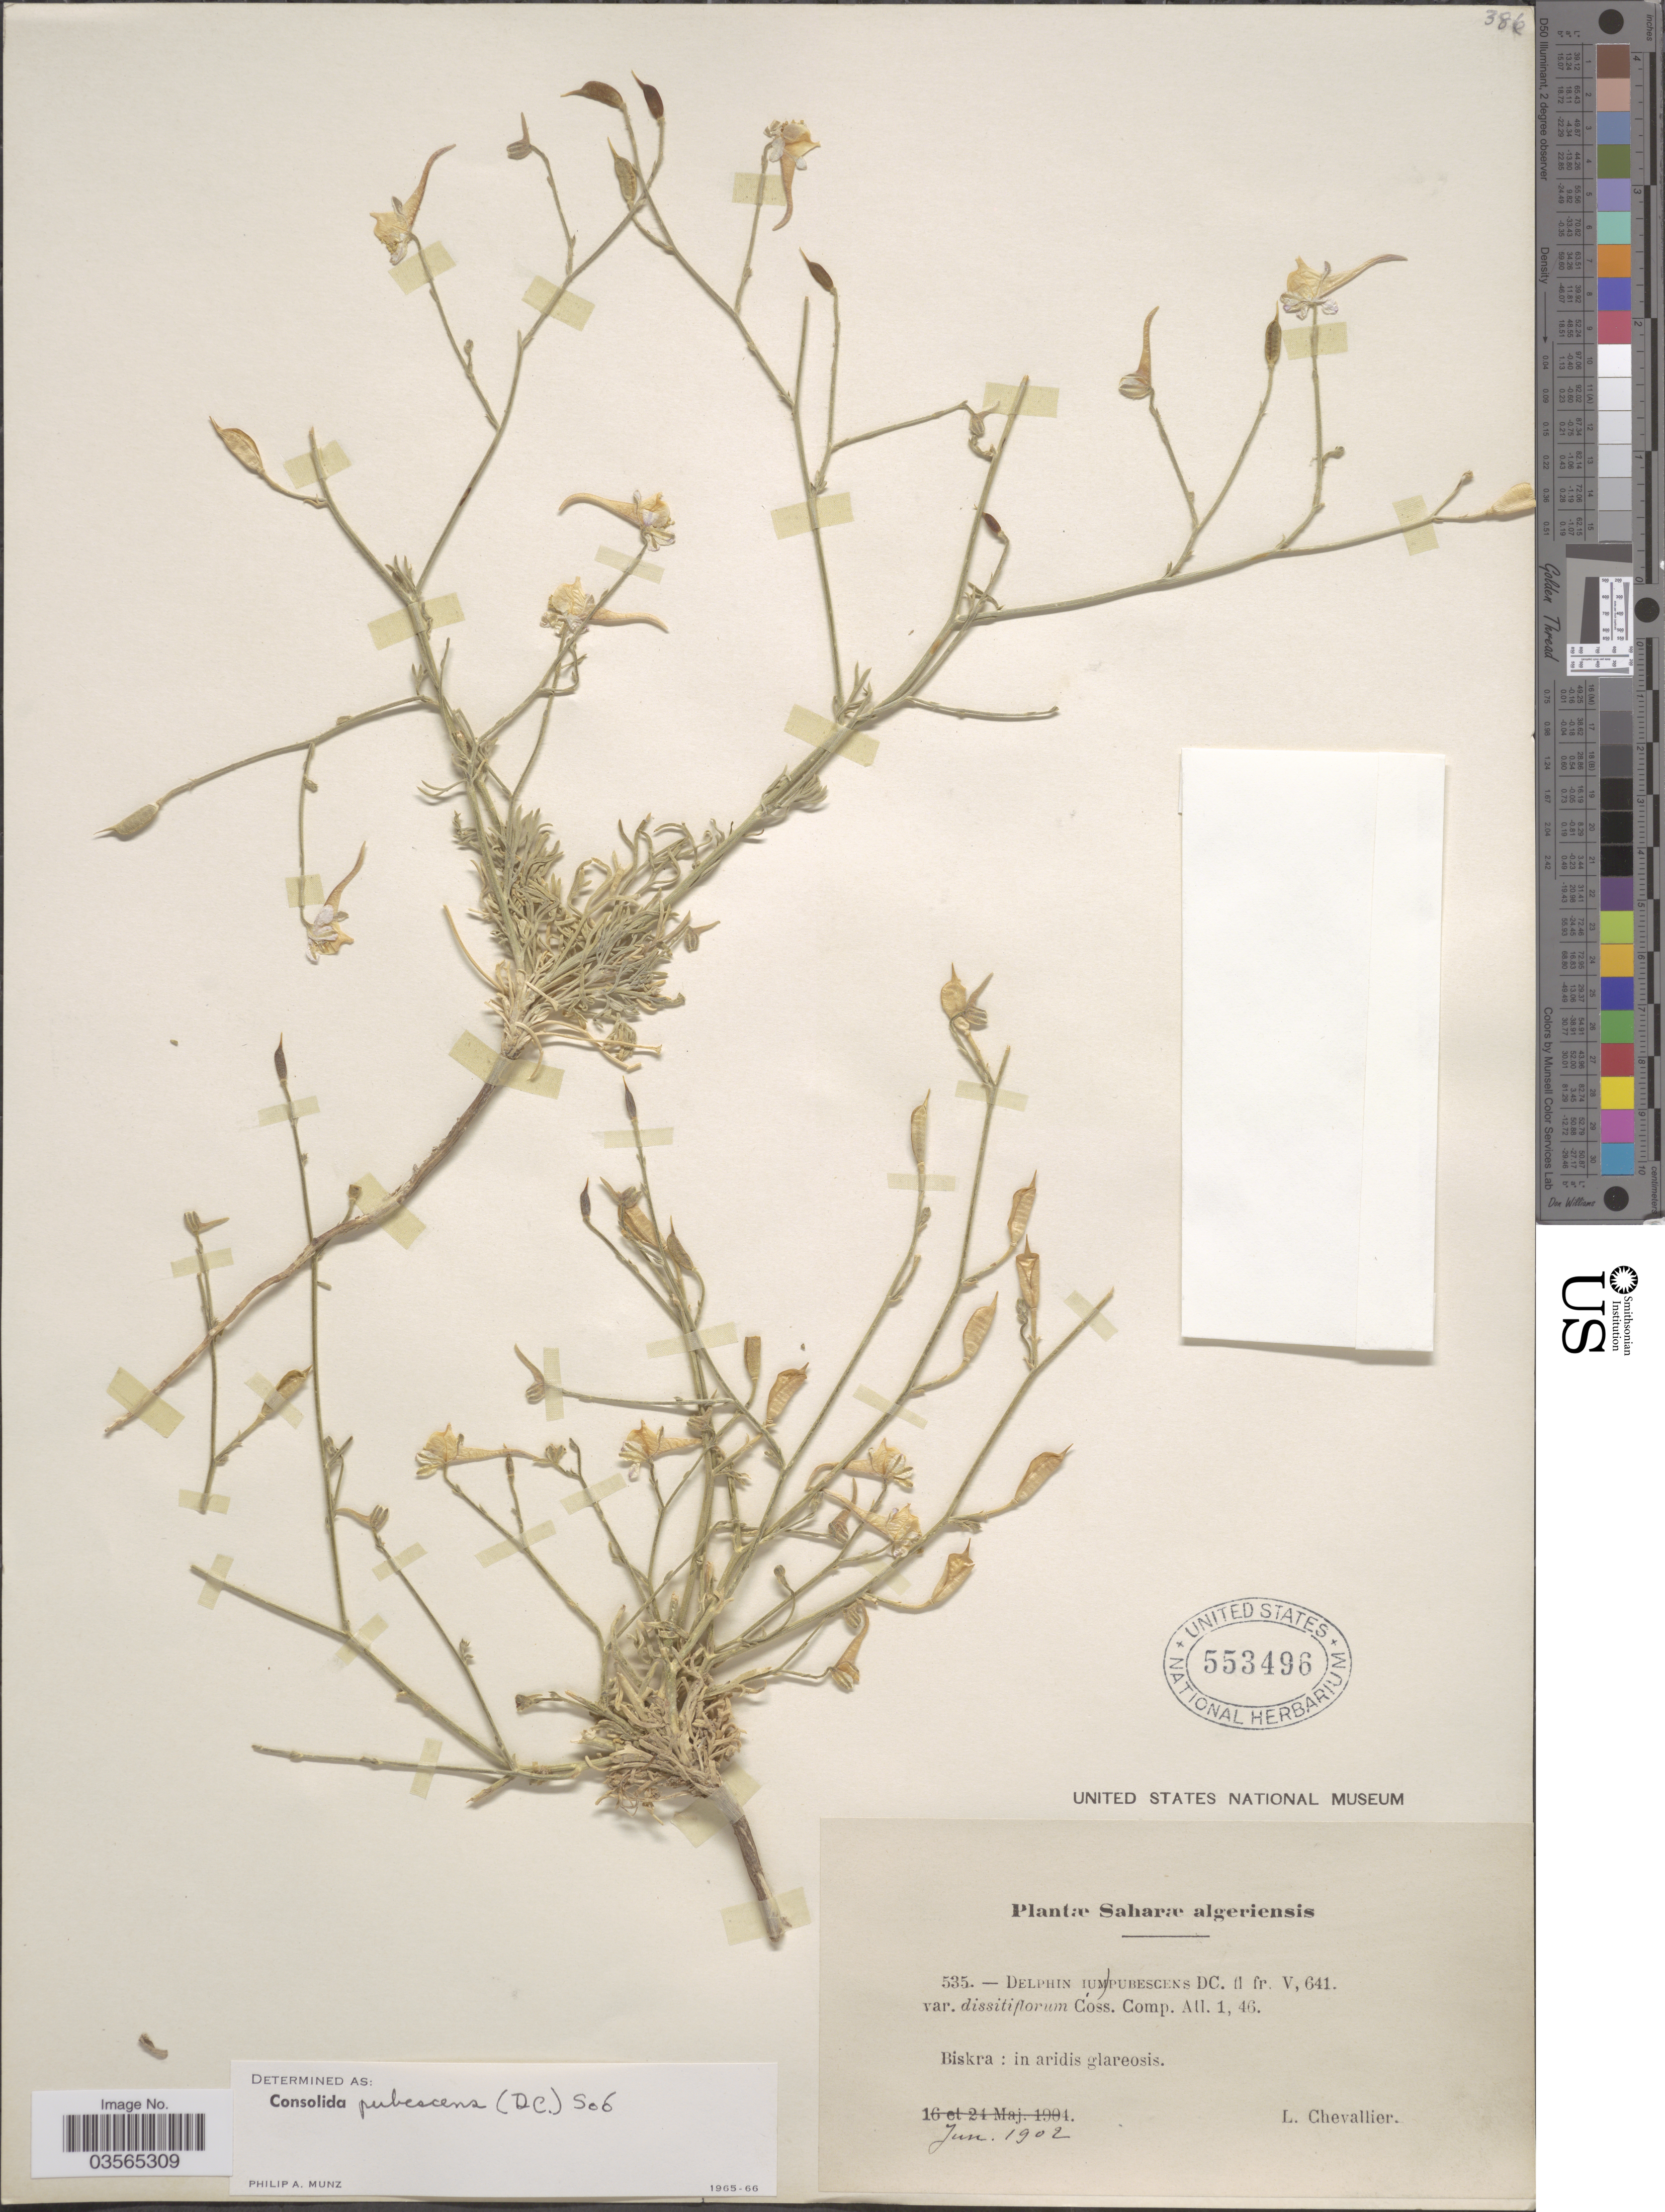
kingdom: Plantae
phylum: Tracheophyta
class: Magnoliopsida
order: Ranunculales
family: Ranunculaceae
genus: Delphinium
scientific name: Delphinium pubescens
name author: DC.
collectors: L. Chevallier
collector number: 535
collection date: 1902-06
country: Algeria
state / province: Biskra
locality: Saharæ algeriensis.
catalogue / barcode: US 553496